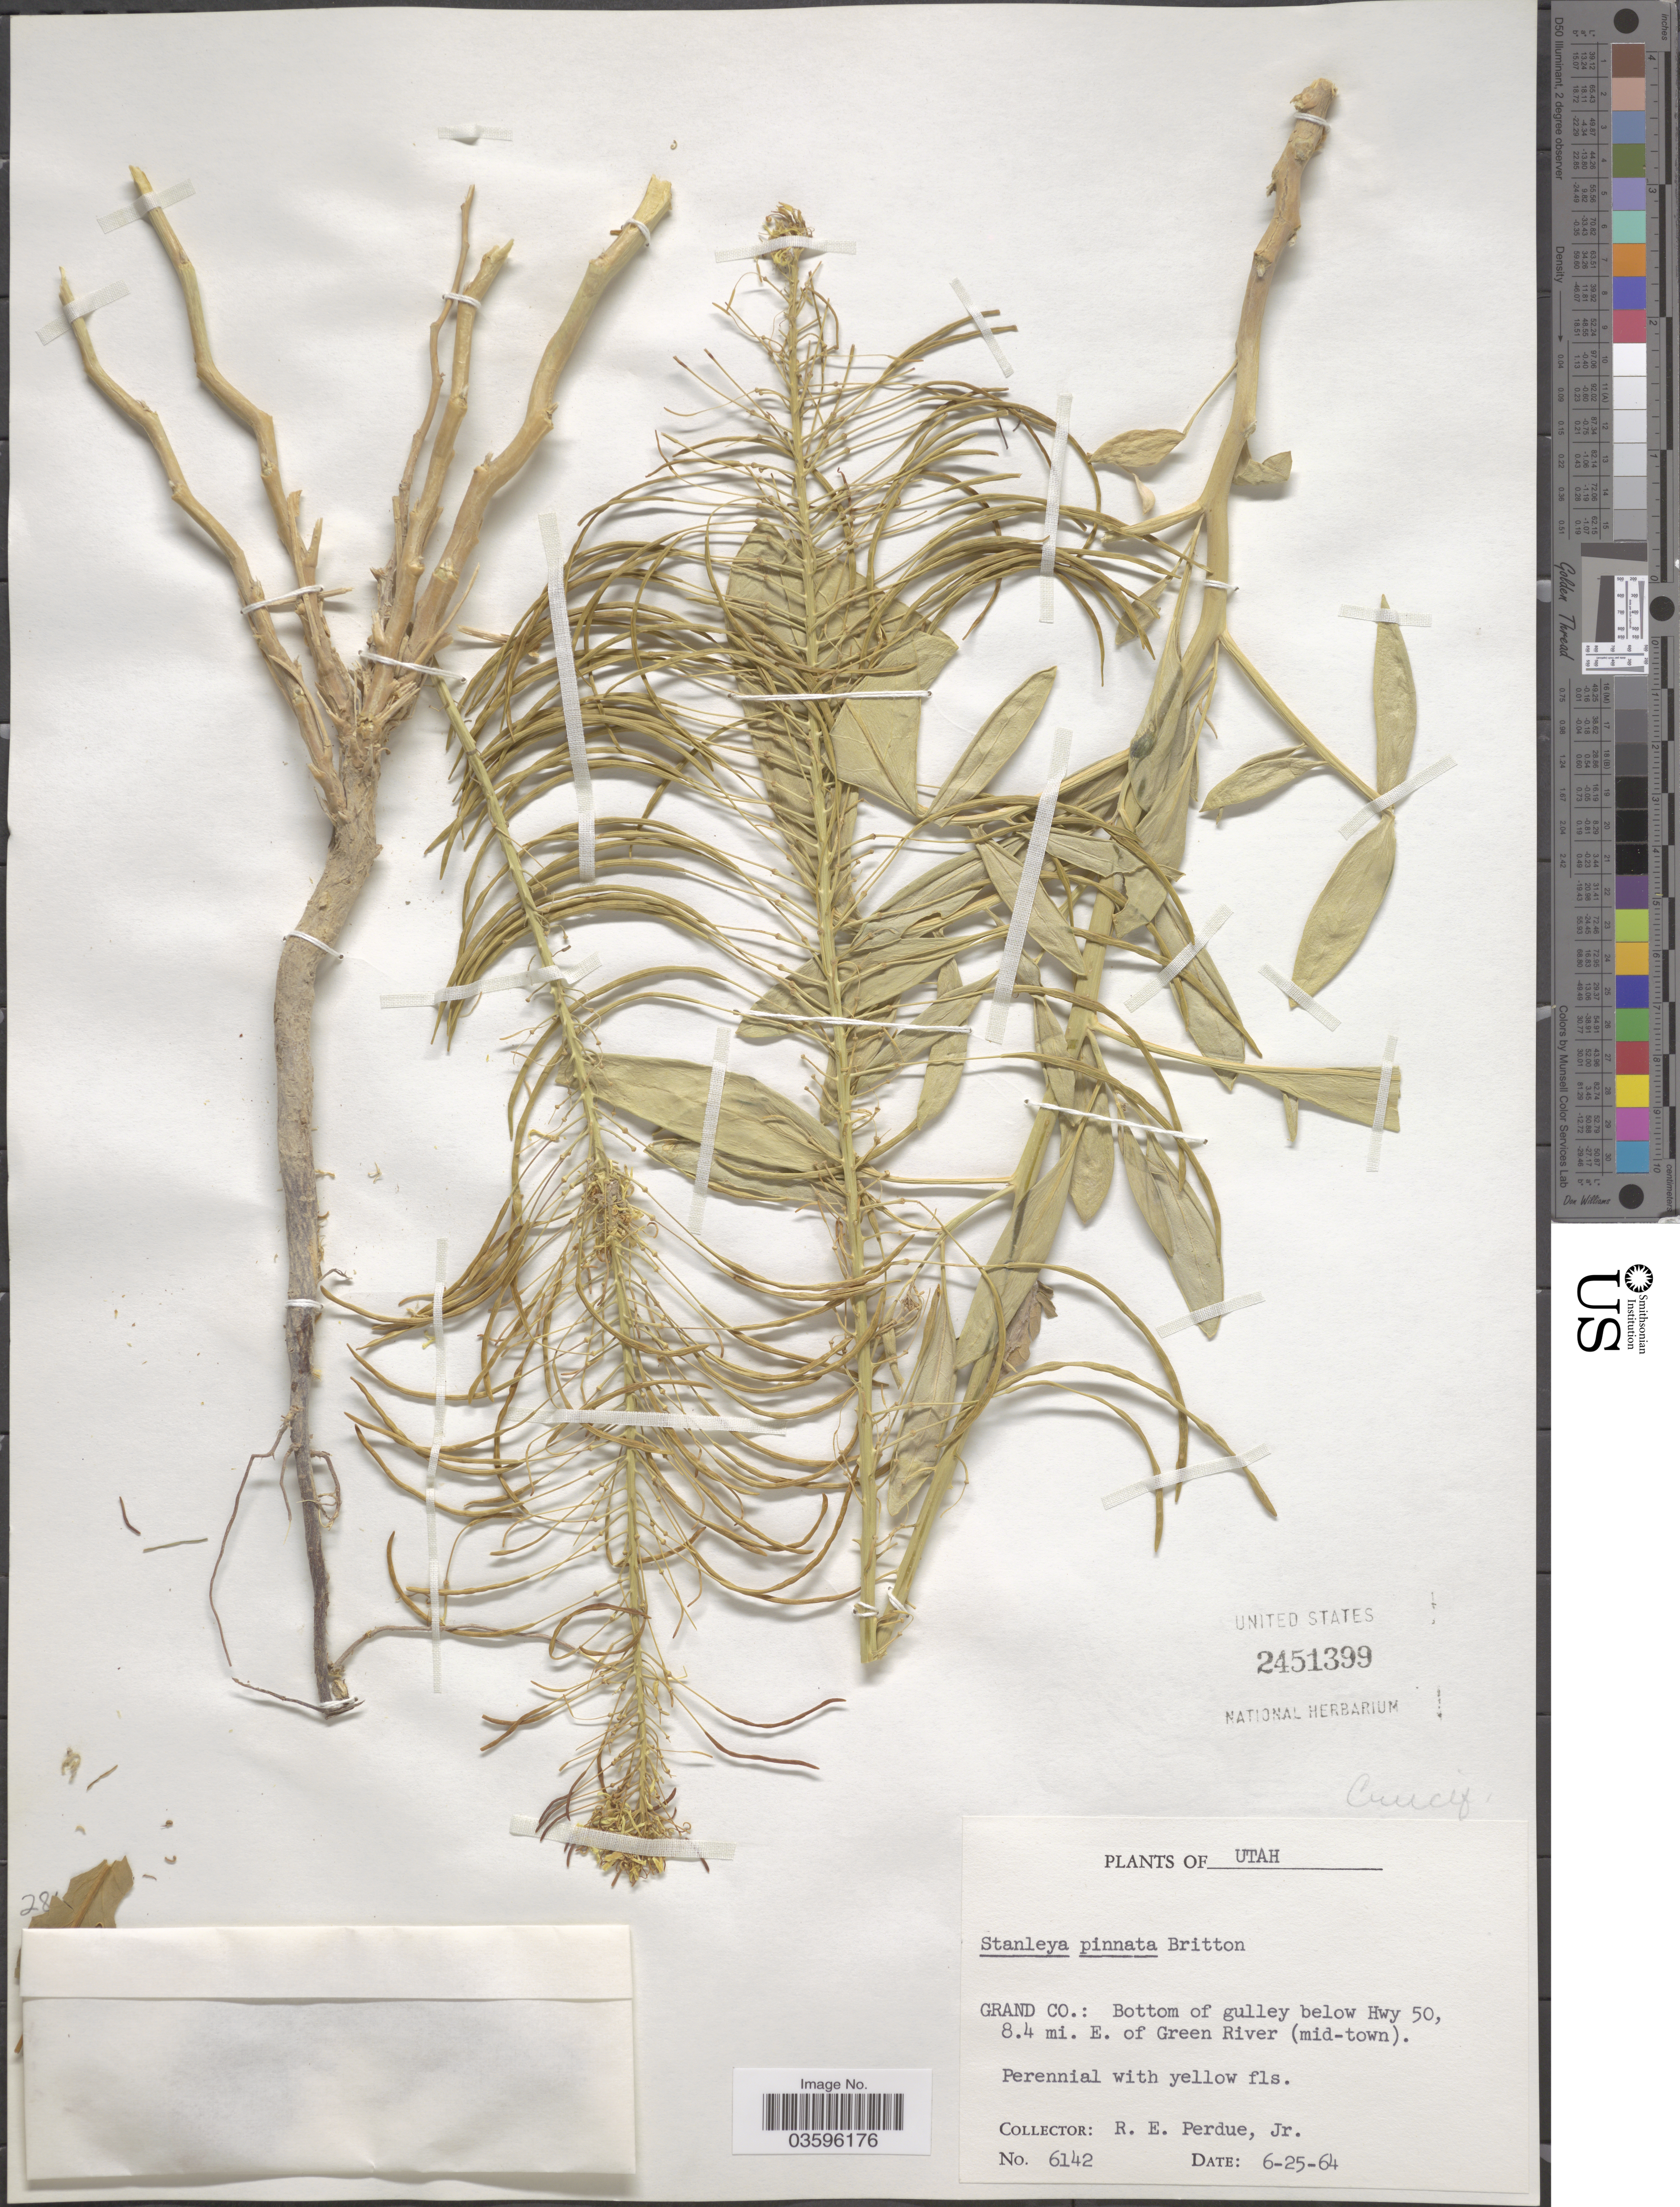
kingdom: Plantae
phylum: Tracheophyta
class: Magnoliopsida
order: Brassicales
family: Brassicaceae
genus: Stanleya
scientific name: Stanleya pinnata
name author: (Pursh) Britton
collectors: R. E. Perdue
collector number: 6142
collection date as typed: Transcribed d/m/y: 25/6/64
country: United States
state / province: Utah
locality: Grand Co.: Bottom of gulley below Hwy 50, 8.4 mi. E. of Green River (mid-town).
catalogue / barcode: US 2451399